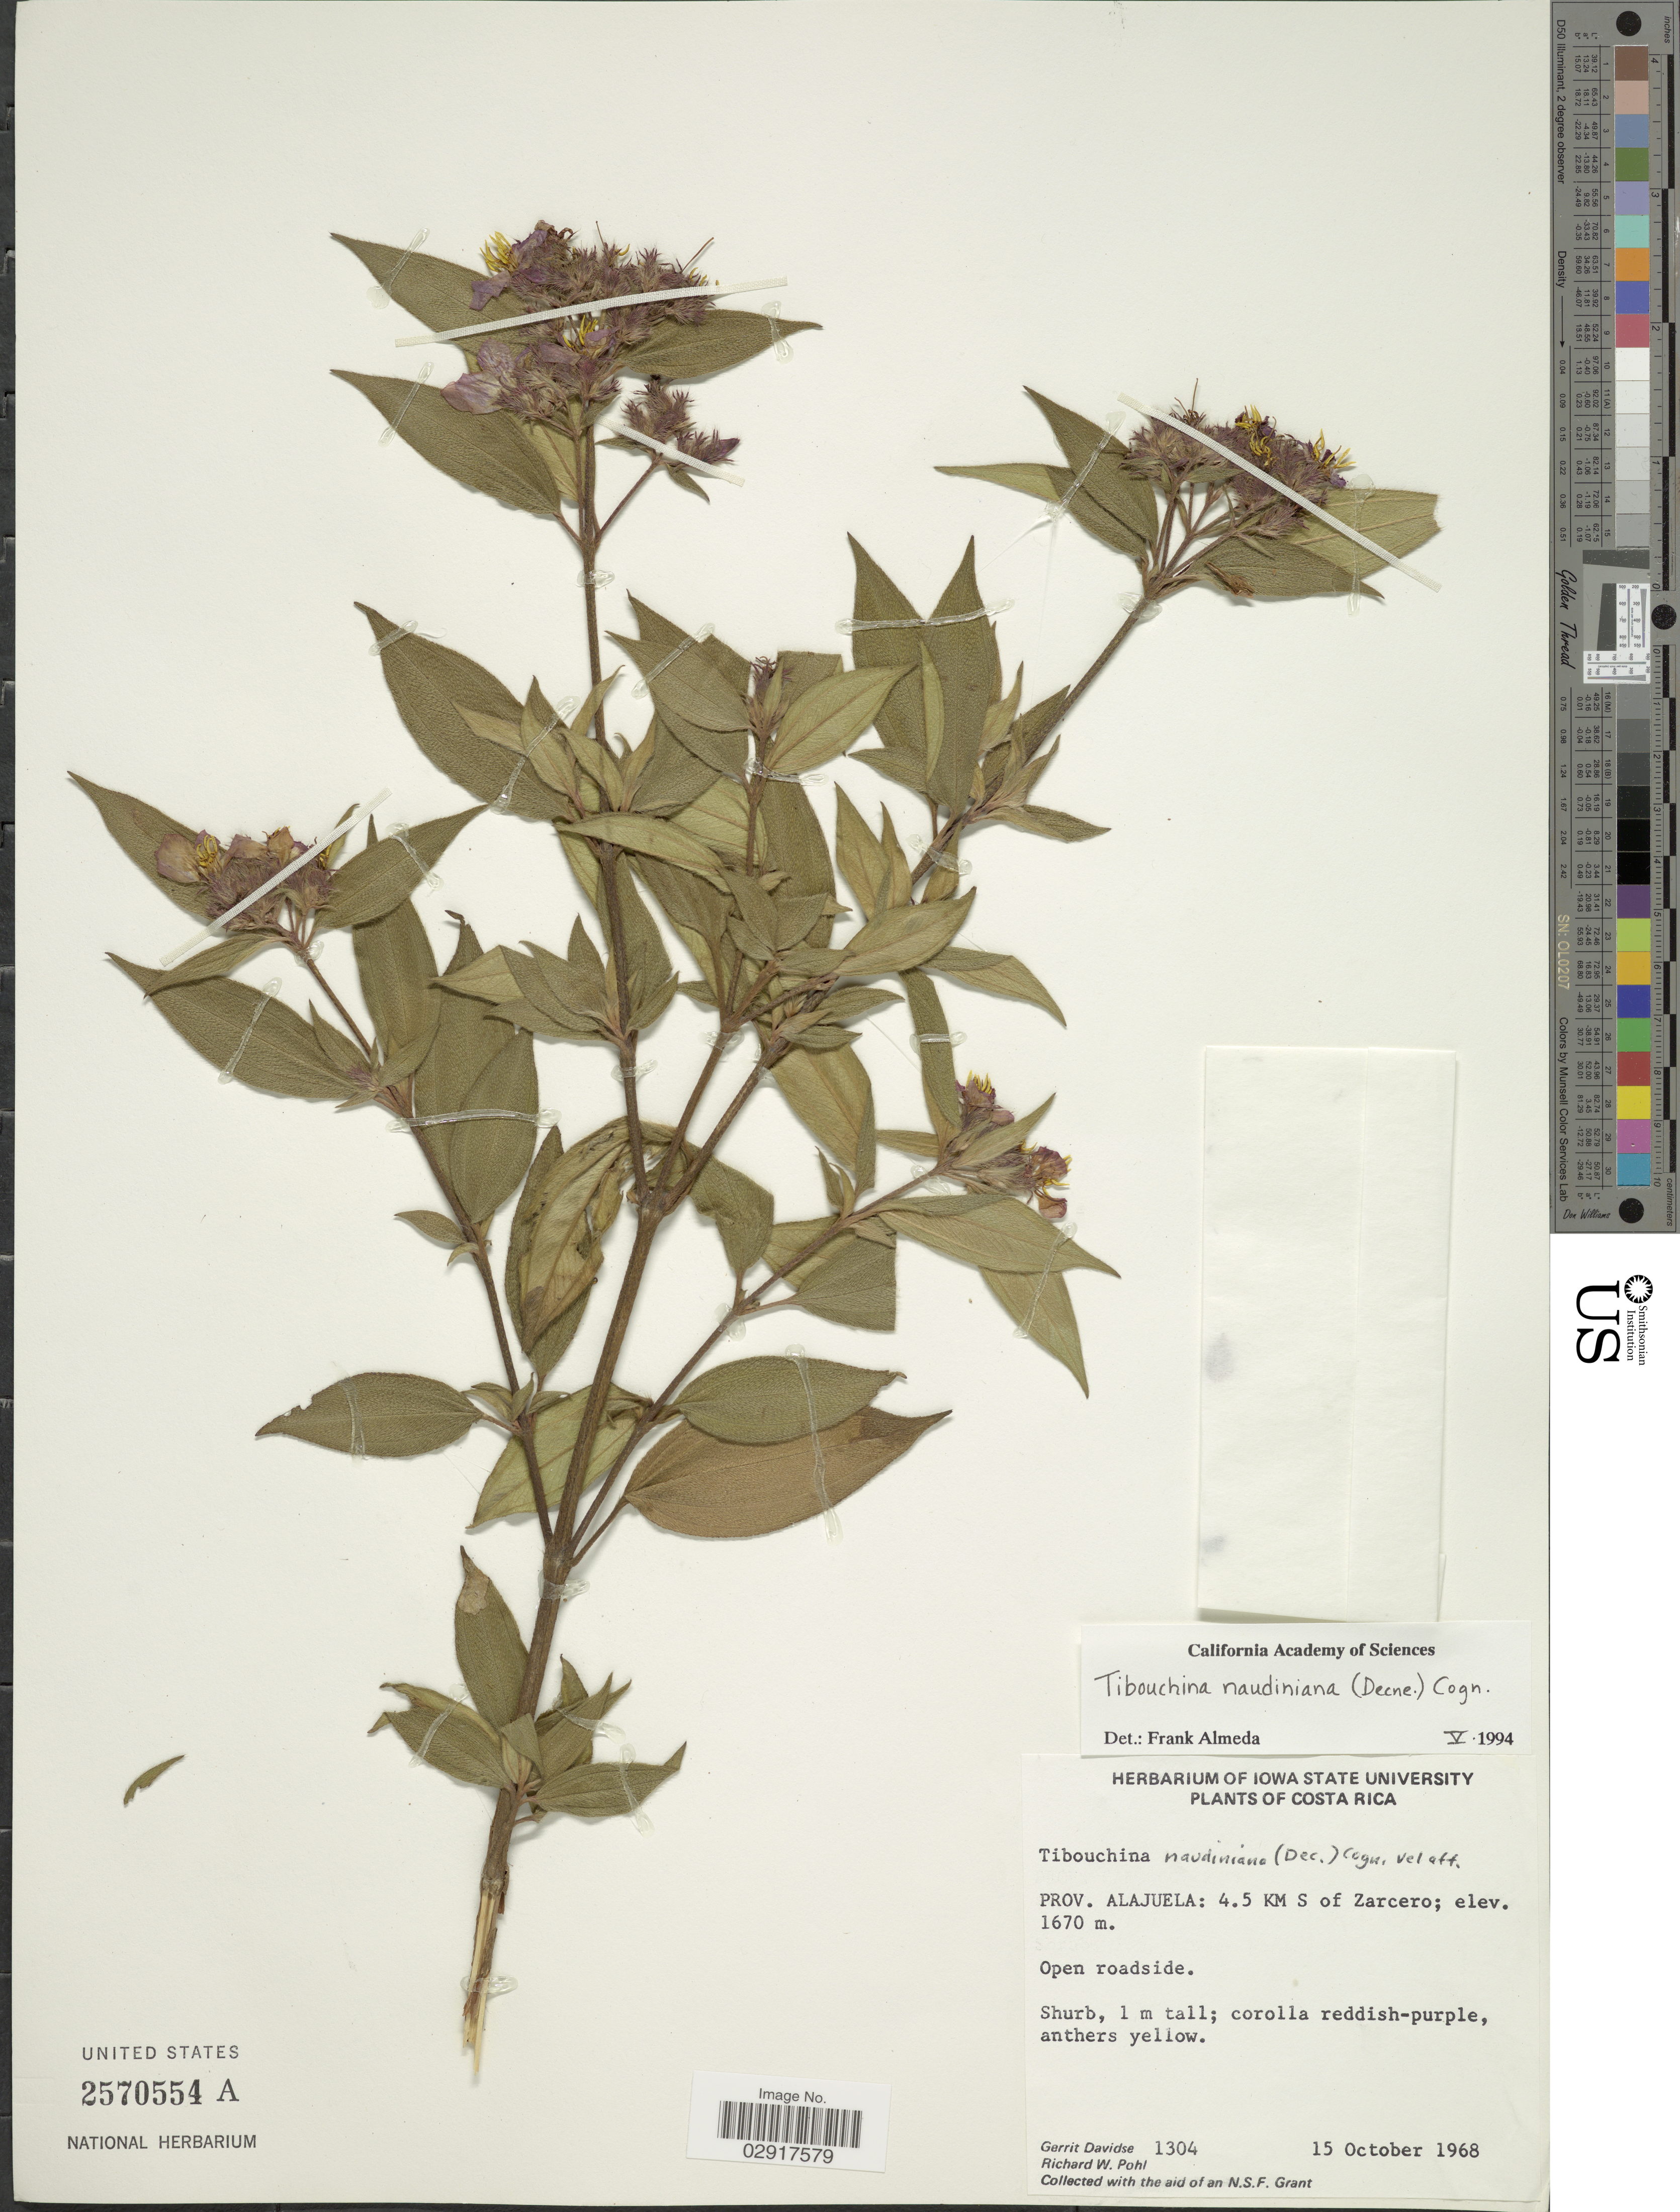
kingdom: Plantae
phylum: Tracheophyta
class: Magnoliopsida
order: Myrtales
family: Melastomataceae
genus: Chaetogastra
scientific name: Chaetogastra naudiniana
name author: Decne.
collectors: G. Davidse & R. W. Pohl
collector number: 1304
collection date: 1968-10-15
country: Costa Rica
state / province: Alajuela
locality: Prov. Alajuela: 4.5 KM S of Zarcero.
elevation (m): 1670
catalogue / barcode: US 2570554A